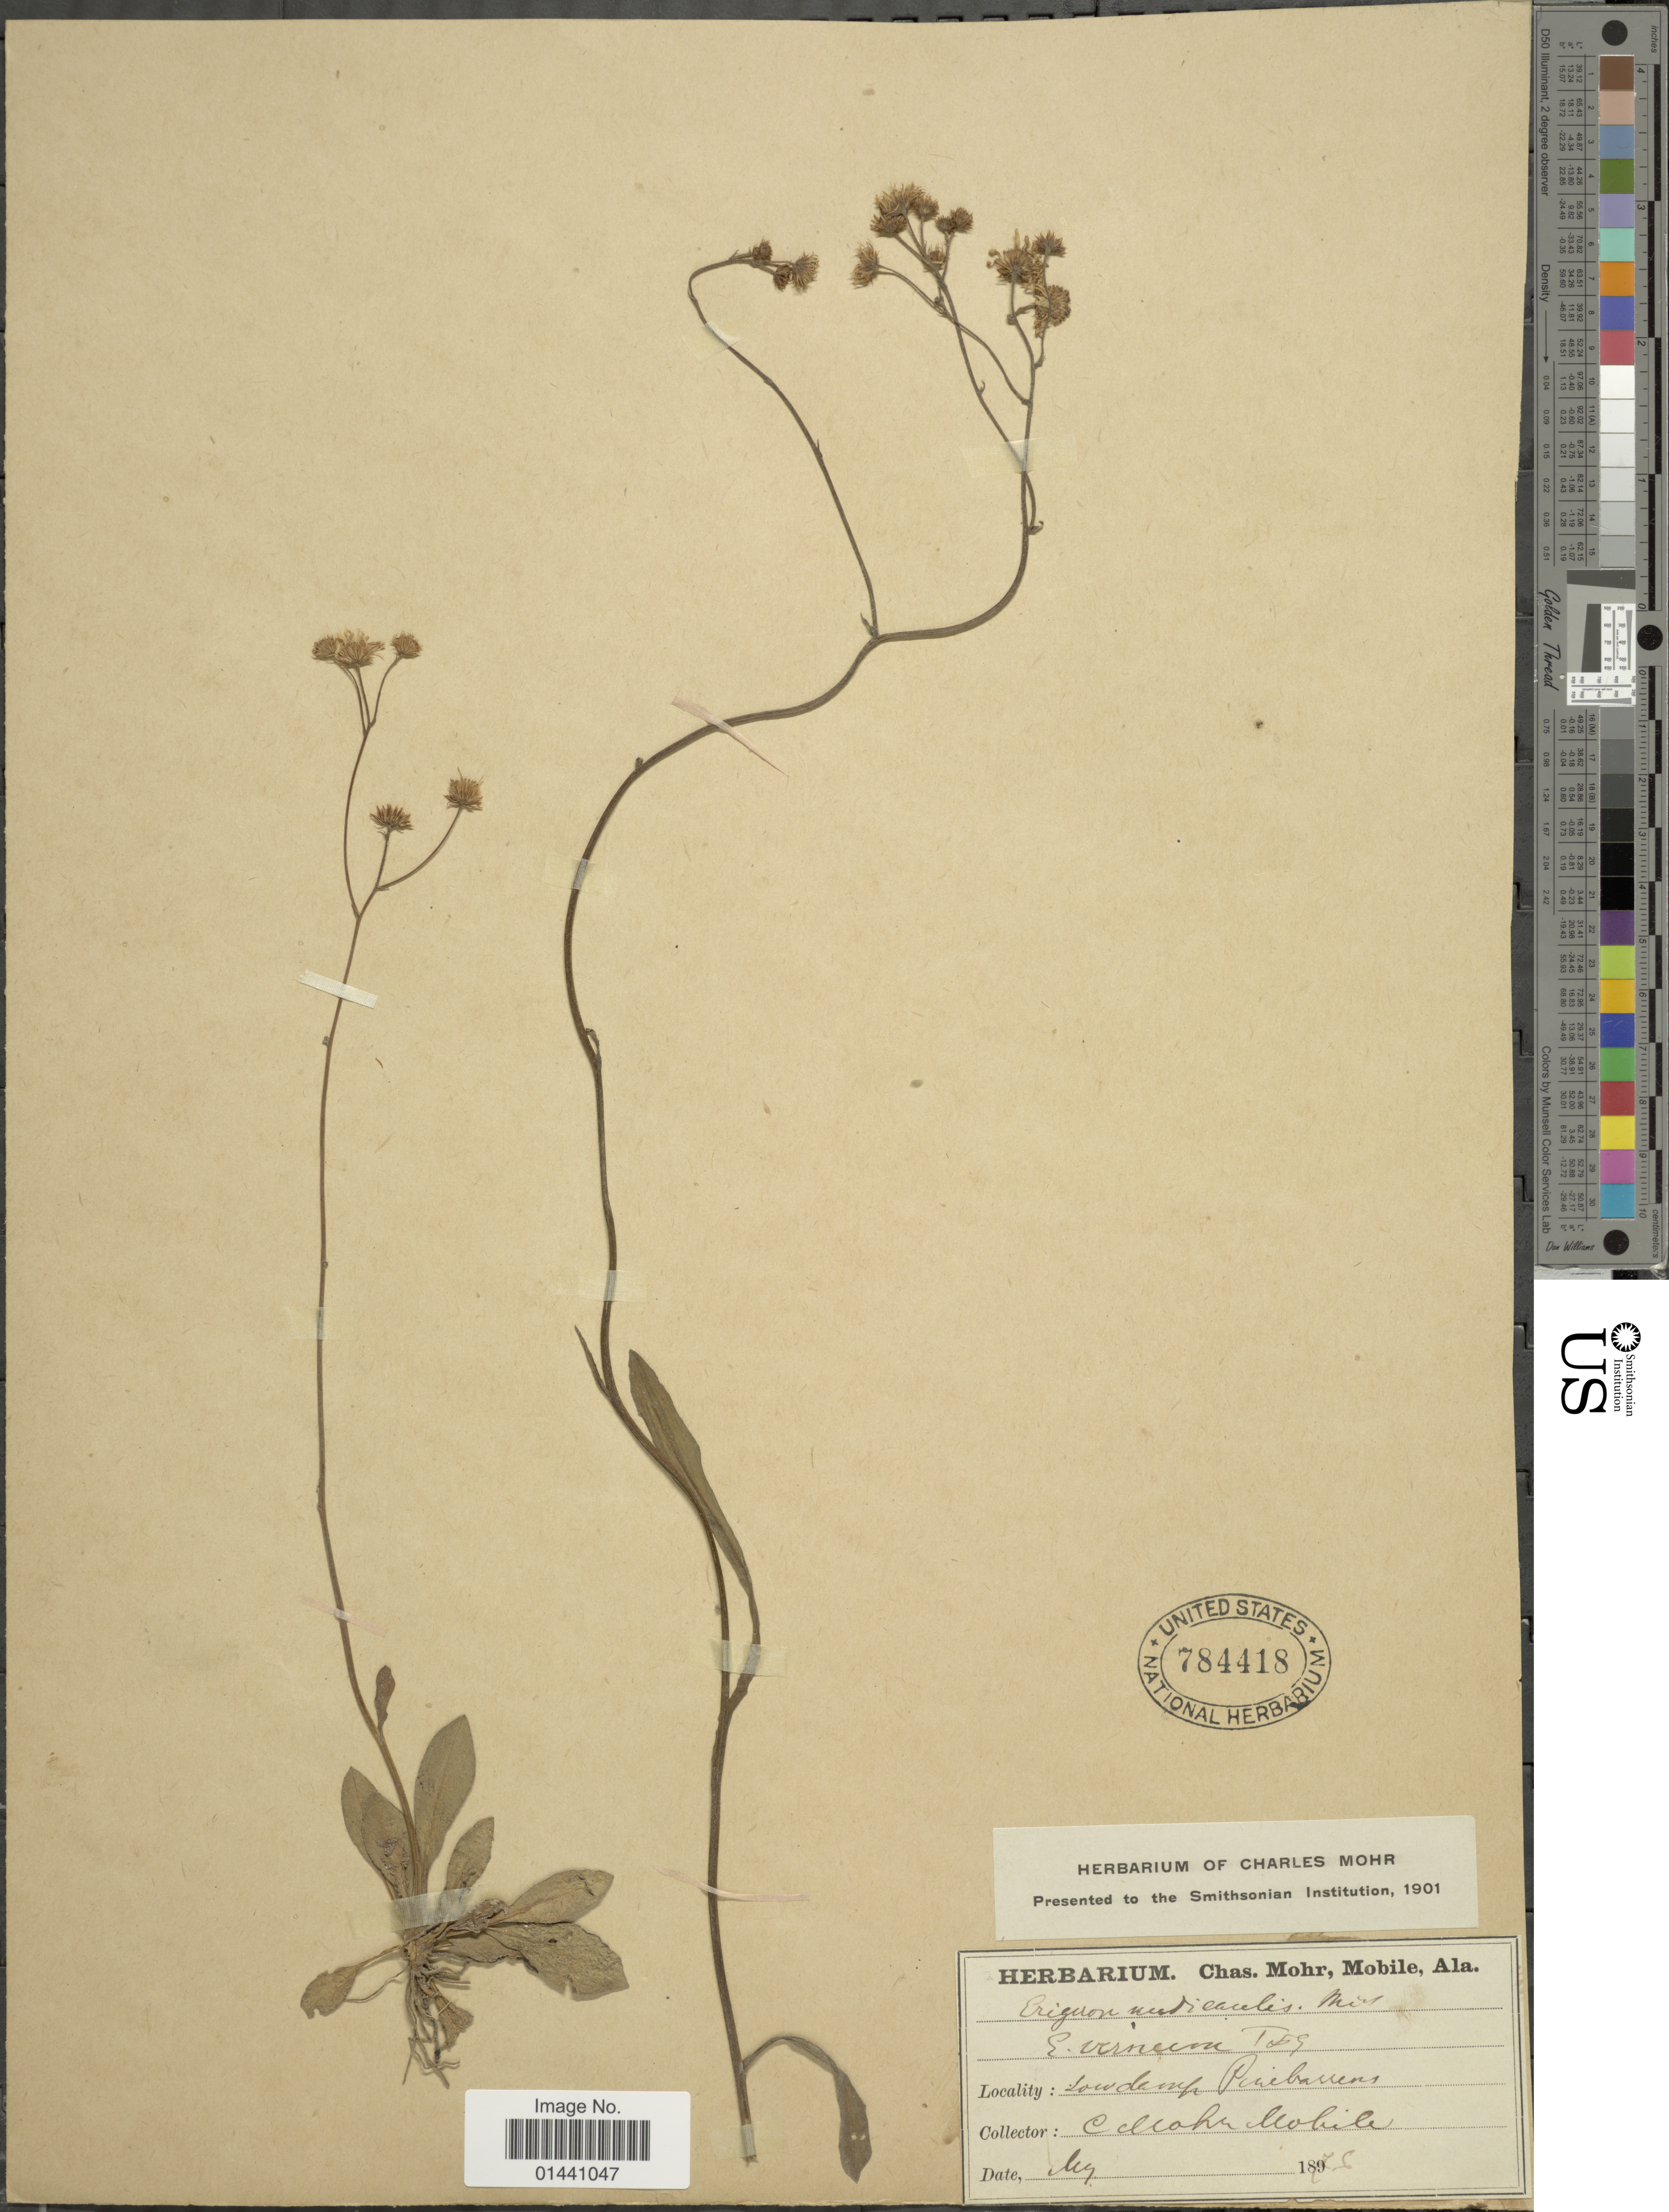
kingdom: Plantae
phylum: Tracheophyta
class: Magnoliopsida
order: Asterales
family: Asteraceae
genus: Erigeron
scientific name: Erigeron vernus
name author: (L.) Torr. & A. Gray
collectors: C. T. Mohr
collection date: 1879-08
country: United States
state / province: Alabama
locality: Mobile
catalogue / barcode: US 784418